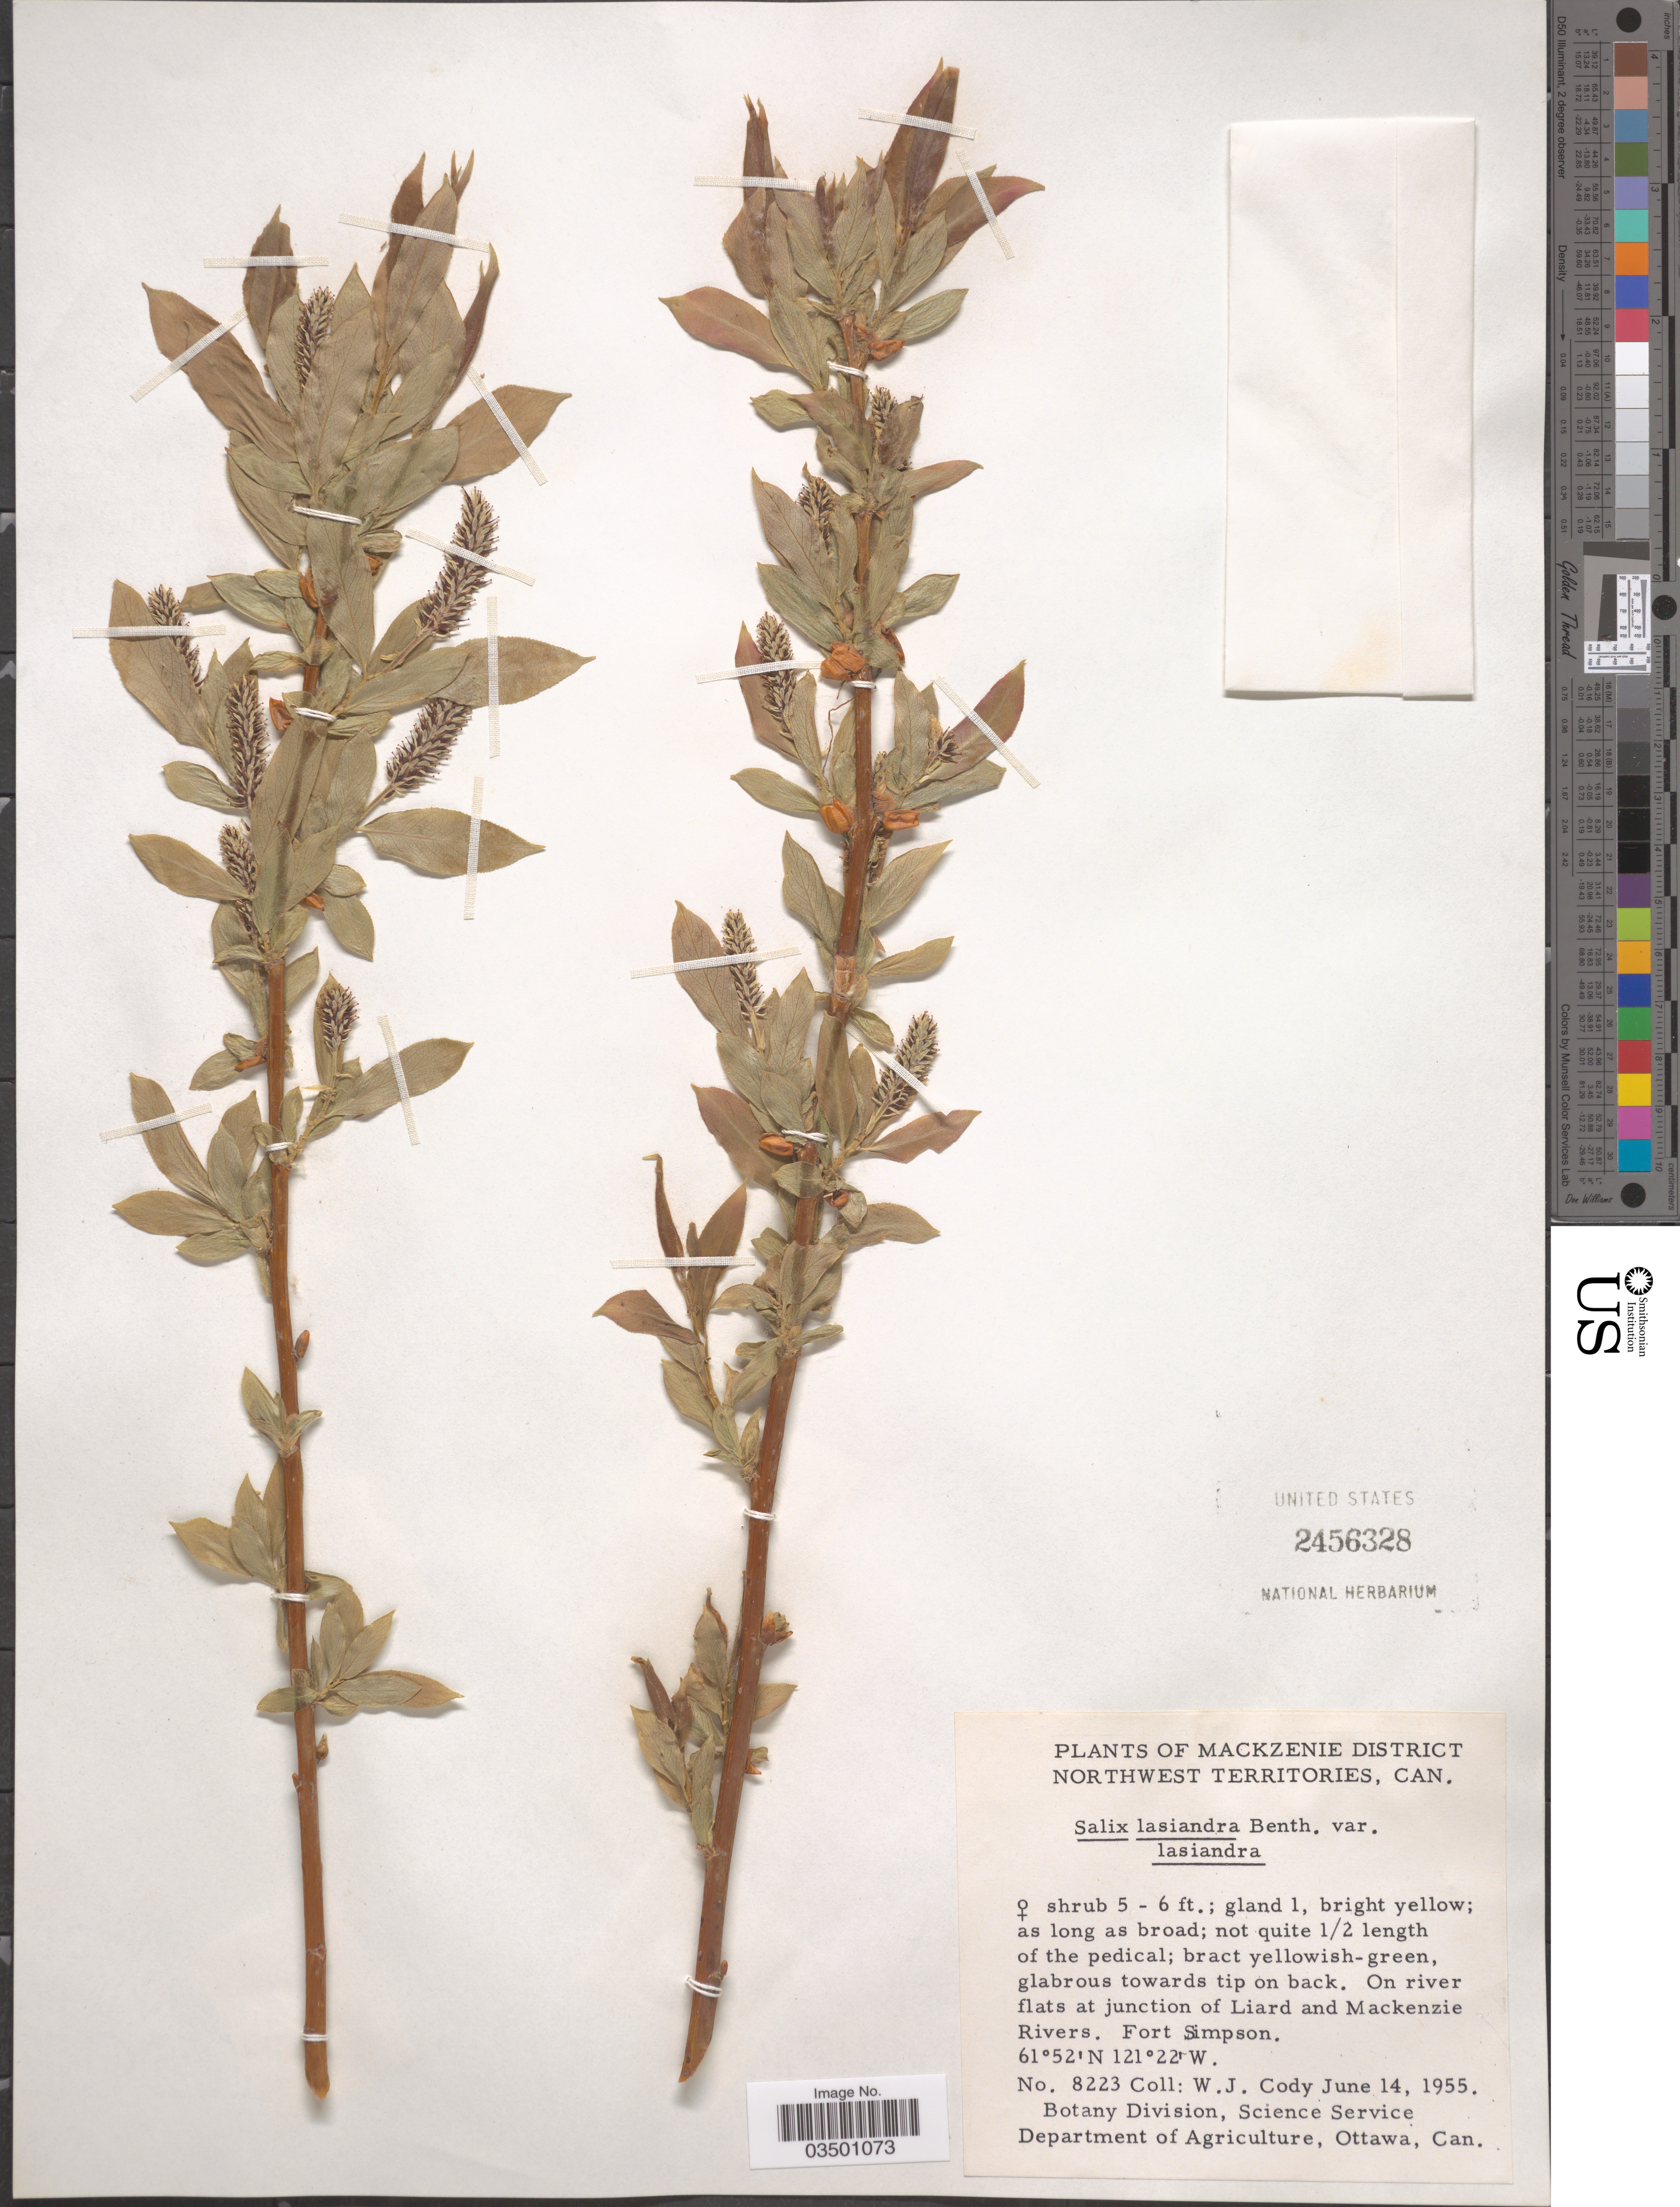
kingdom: Plantae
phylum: Tracheophyta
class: Magnoliopsida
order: Malpighiales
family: Salicaceae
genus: Salix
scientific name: Salix lasiandra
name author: Benth.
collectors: W. Cody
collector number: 8223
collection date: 1955-06-14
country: Canada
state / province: Northwest Territories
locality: Mackenzie District. On river flats at junction of Liard and Mackenzie Rivers. Fort Simpson.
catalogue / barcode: US 2456328